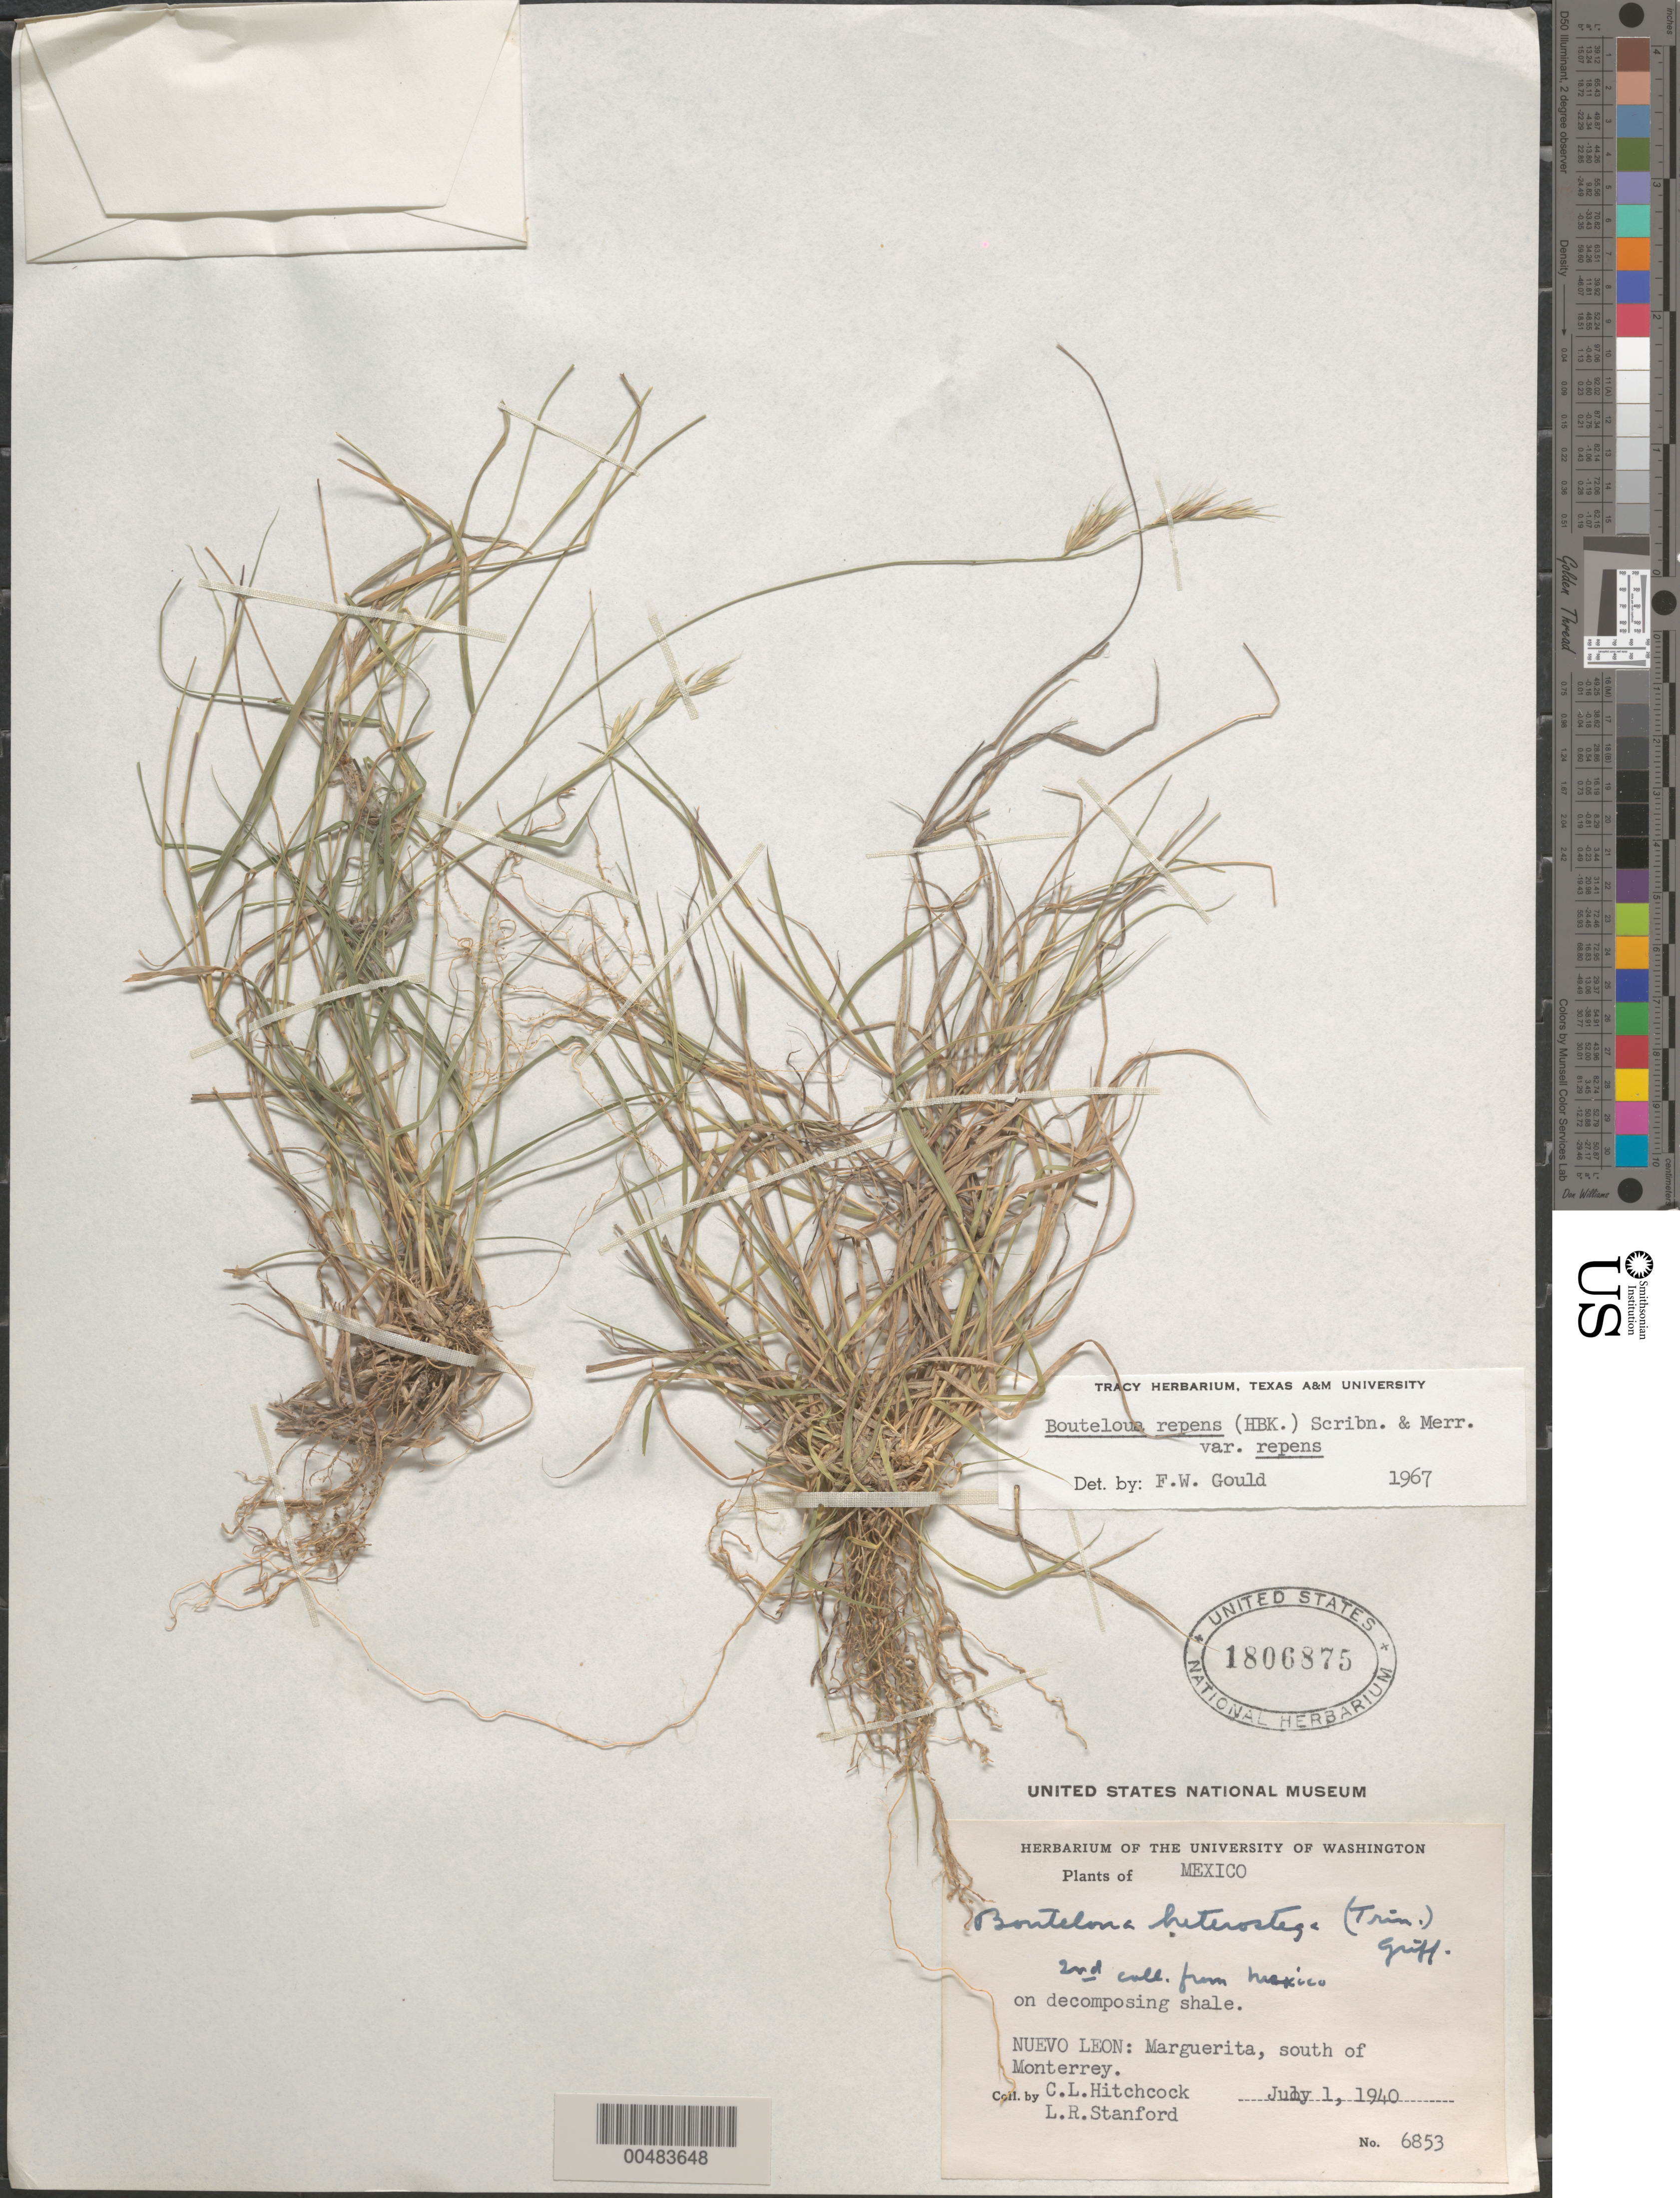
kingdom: Plantae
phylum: Tracheophyta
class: Liliopsida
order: Poales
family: Poaceae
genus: Bouteloua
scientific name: Bouteloua repens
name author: (Kunth) Scribn. & Merr.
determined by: Gould, F. W.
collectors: A. S. Hitchcock & L. R. Stanford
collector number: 6853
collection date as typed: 1 Jul 1940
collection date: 1940-07-01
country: Mexico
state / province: Nuevo León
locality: Marguerita, S of Monterrey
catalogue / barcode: US 1806875